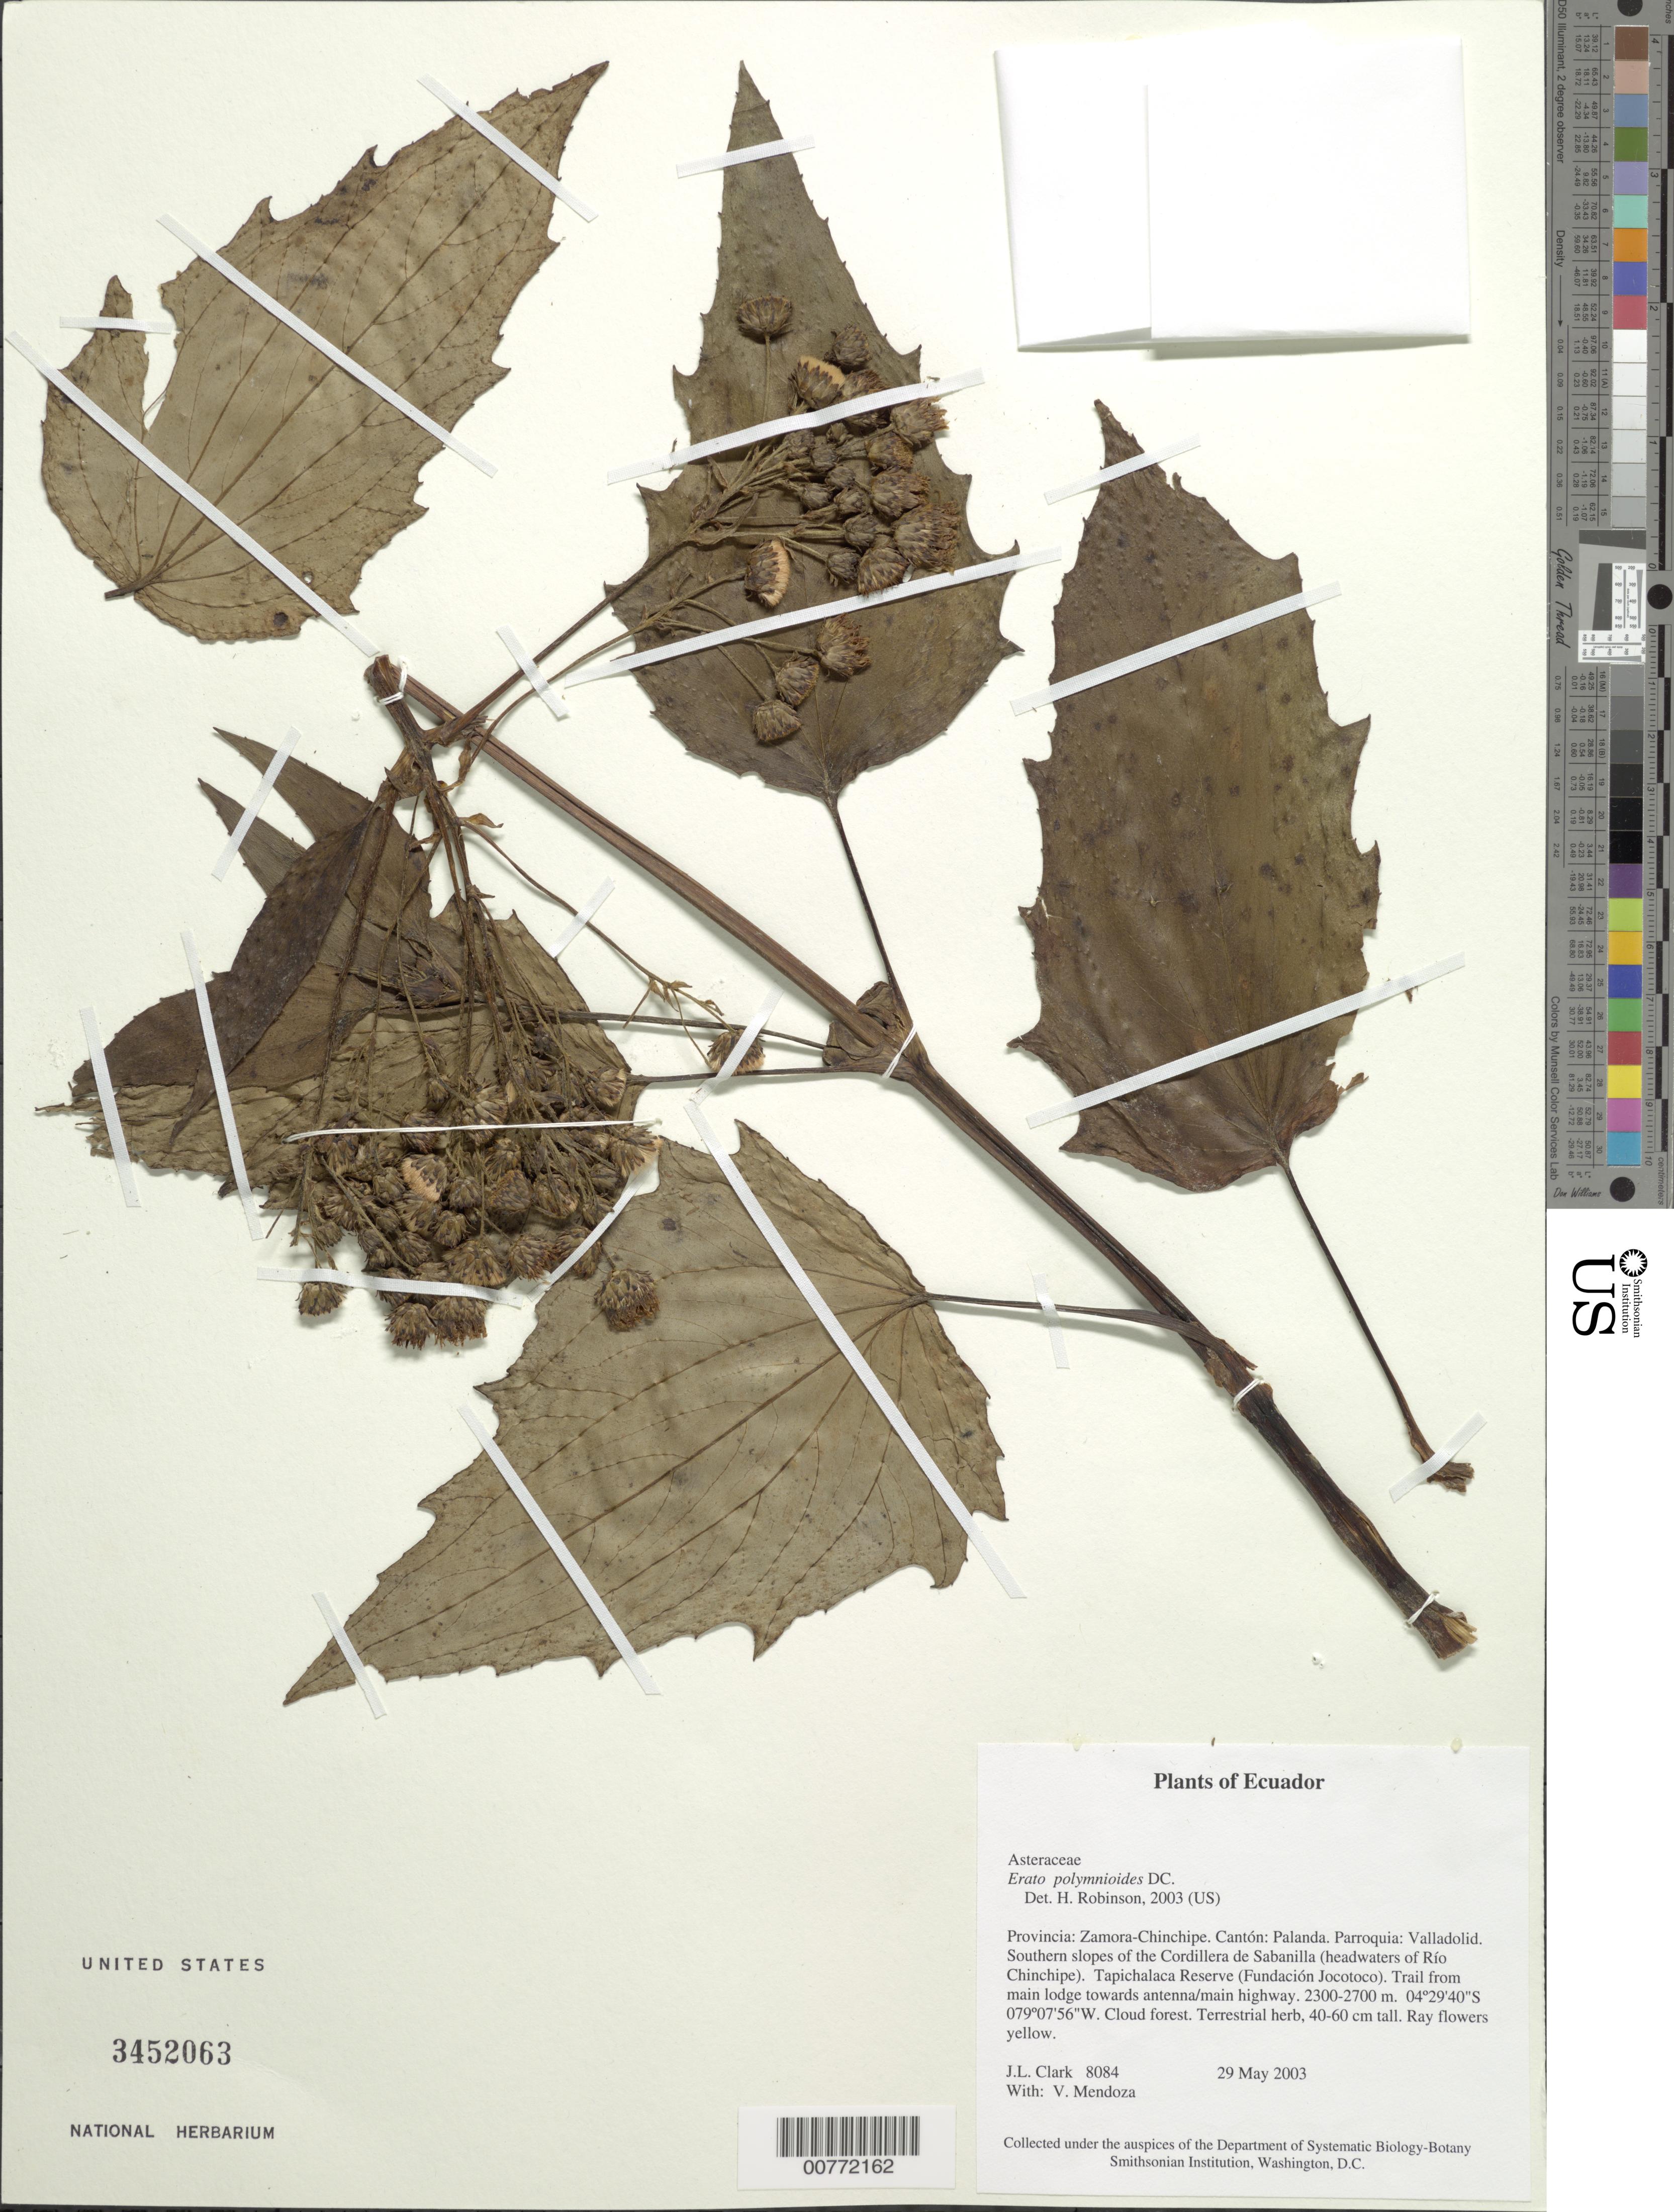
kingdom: Plantae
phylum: Tracheophyta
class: Magnoliopsida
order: Asterales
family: Asteraceae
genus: Erato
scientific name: Erato polymnioides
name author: DC.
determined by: Robinson, Harold E., (US)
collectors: J. L. Clark & V. Mendoza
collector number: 8084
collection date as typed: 29 May 2003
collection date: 2003-05-29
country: Ecuador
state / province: Zamora-Chinchipe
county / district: Palanda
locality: Parroquia: Valladolid; Southern slopes of the Cordillera de Sabanilla (headwaters of Río Chinchipe). Tapichalaca Reserve (Fundación Jocotoco); trail from main lodge towards antenna/main hwy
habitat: Cloud forest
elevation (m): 2300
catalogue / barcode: US 3452063